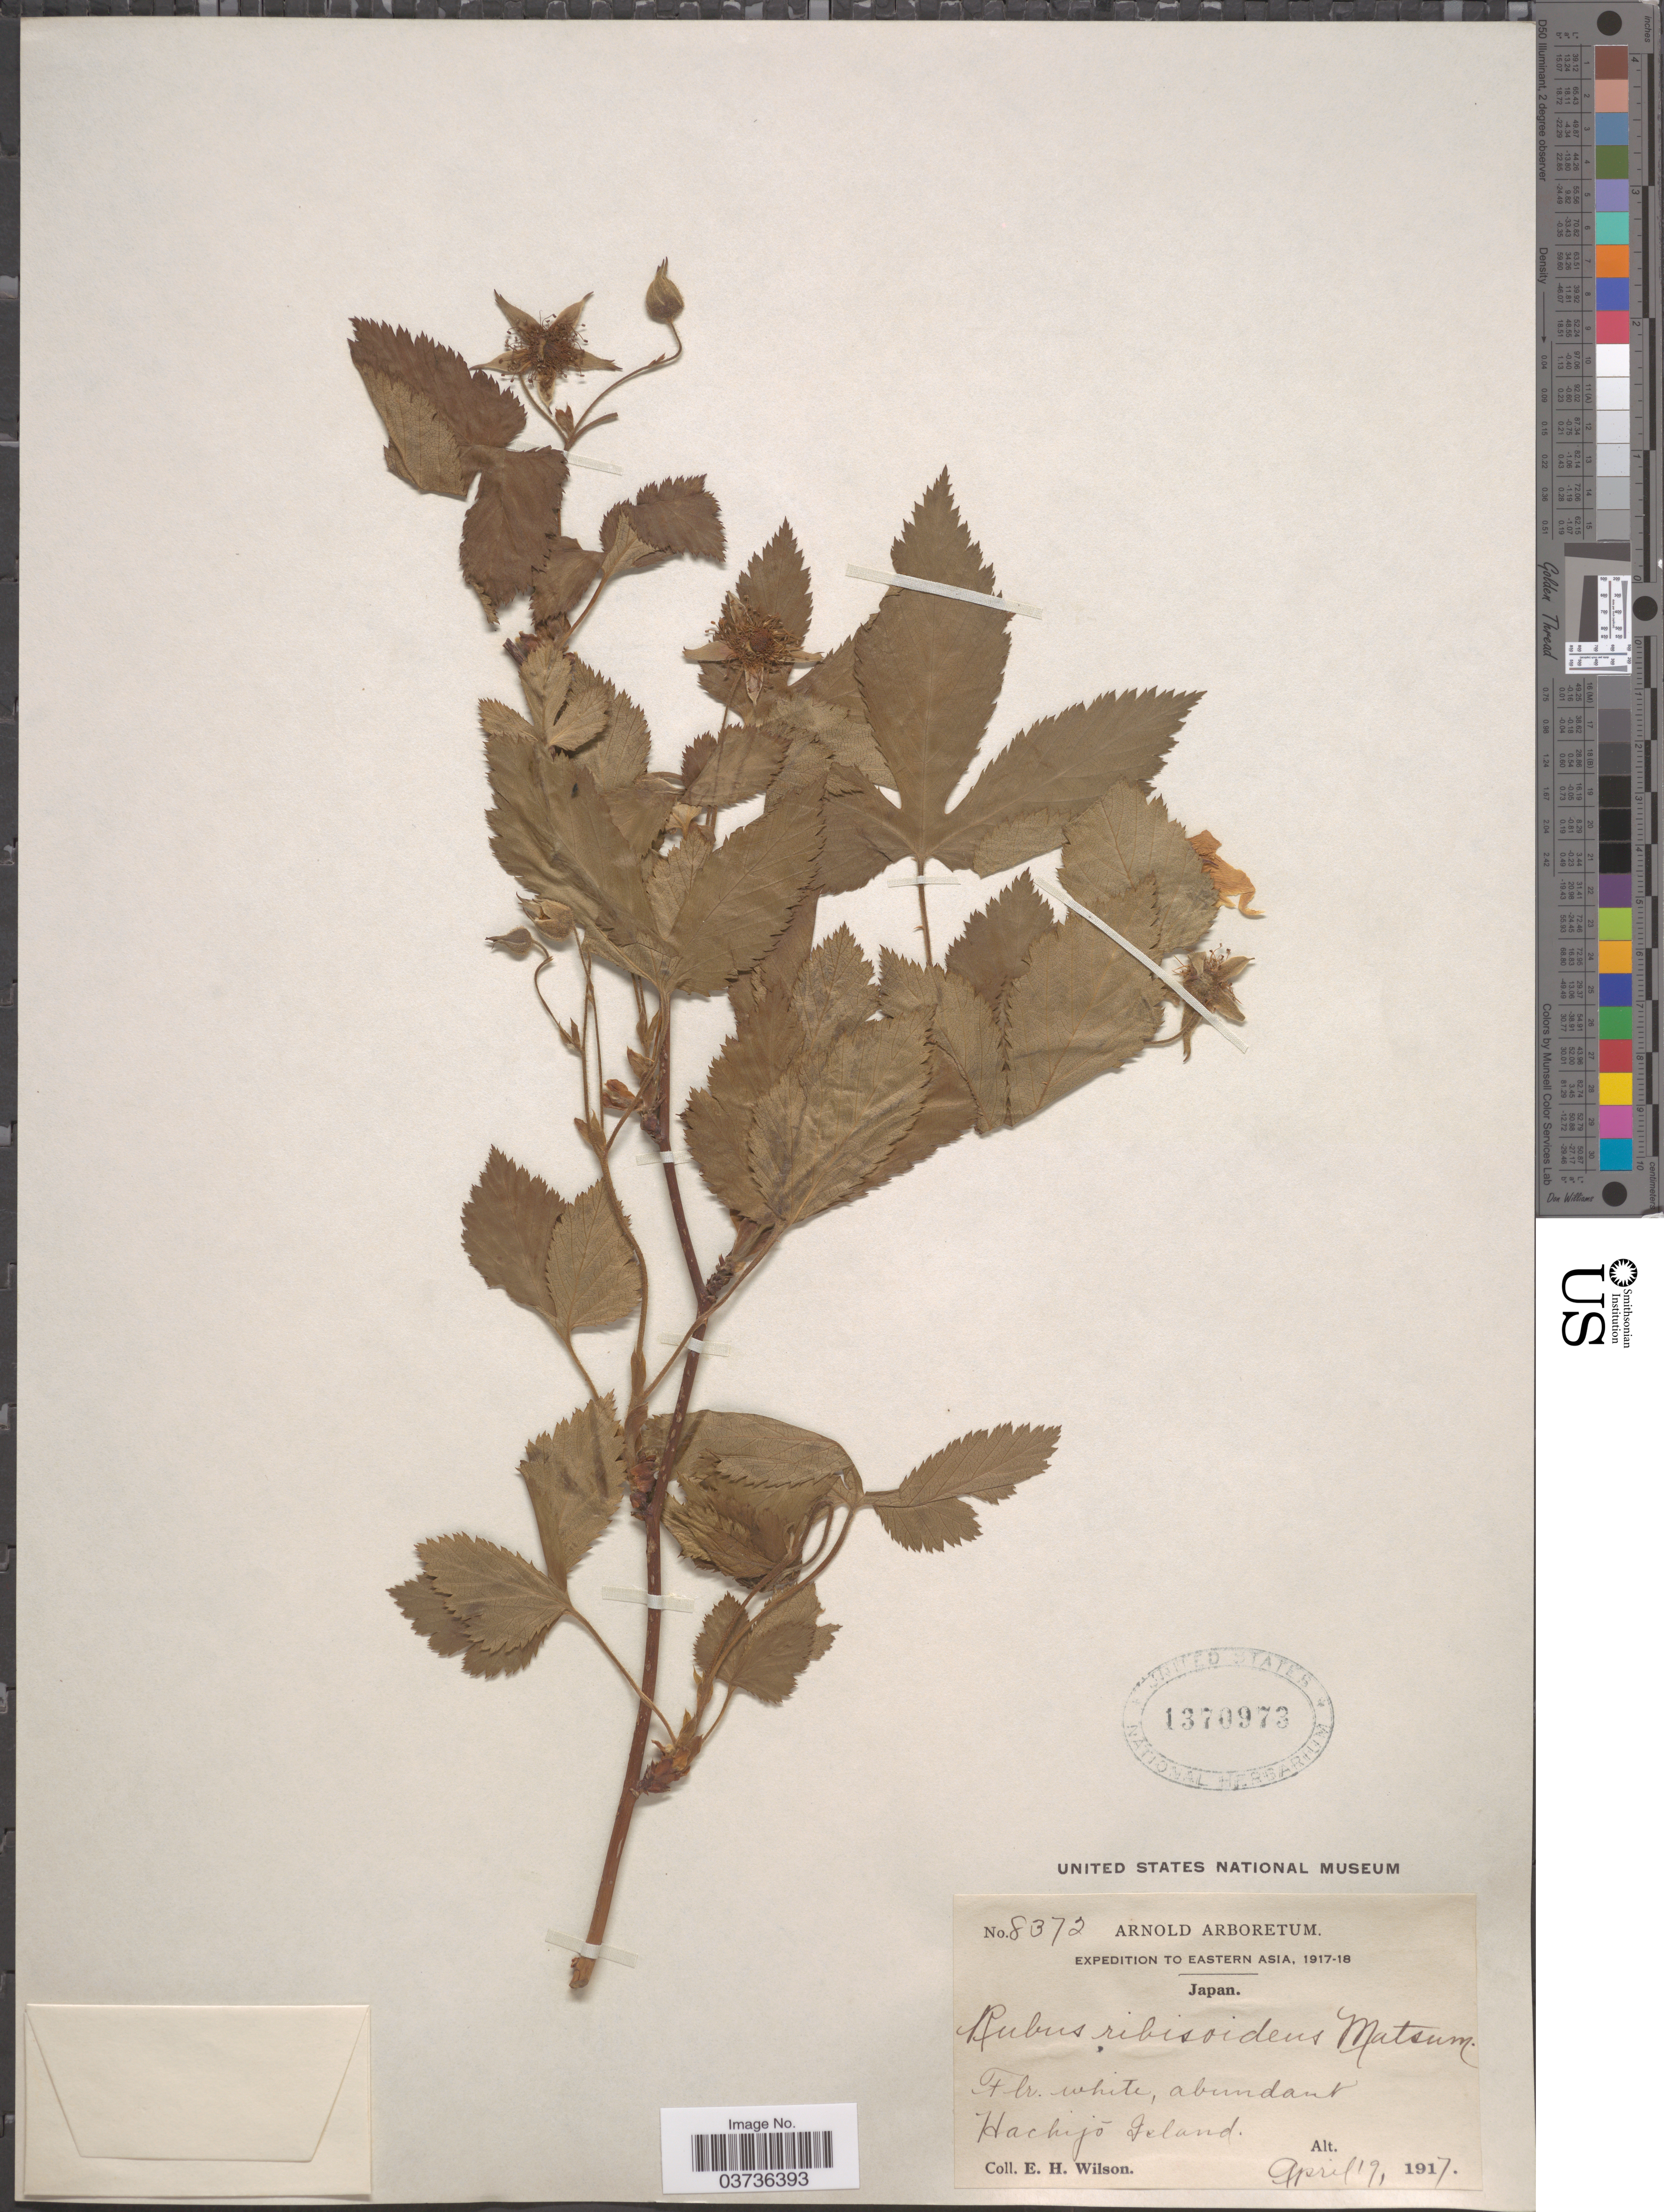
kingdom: Plantae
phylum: Tracheophyta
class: Magnoliopsida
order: Rosales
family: Rosaceae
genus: Rubus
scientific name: Rubus ribisoideus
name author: Matsum.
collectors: E. Wilson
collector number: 8372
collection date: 1917-04-19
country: Japan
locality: Eastern Asia. Hachijo Island.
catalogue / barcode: US 1370973